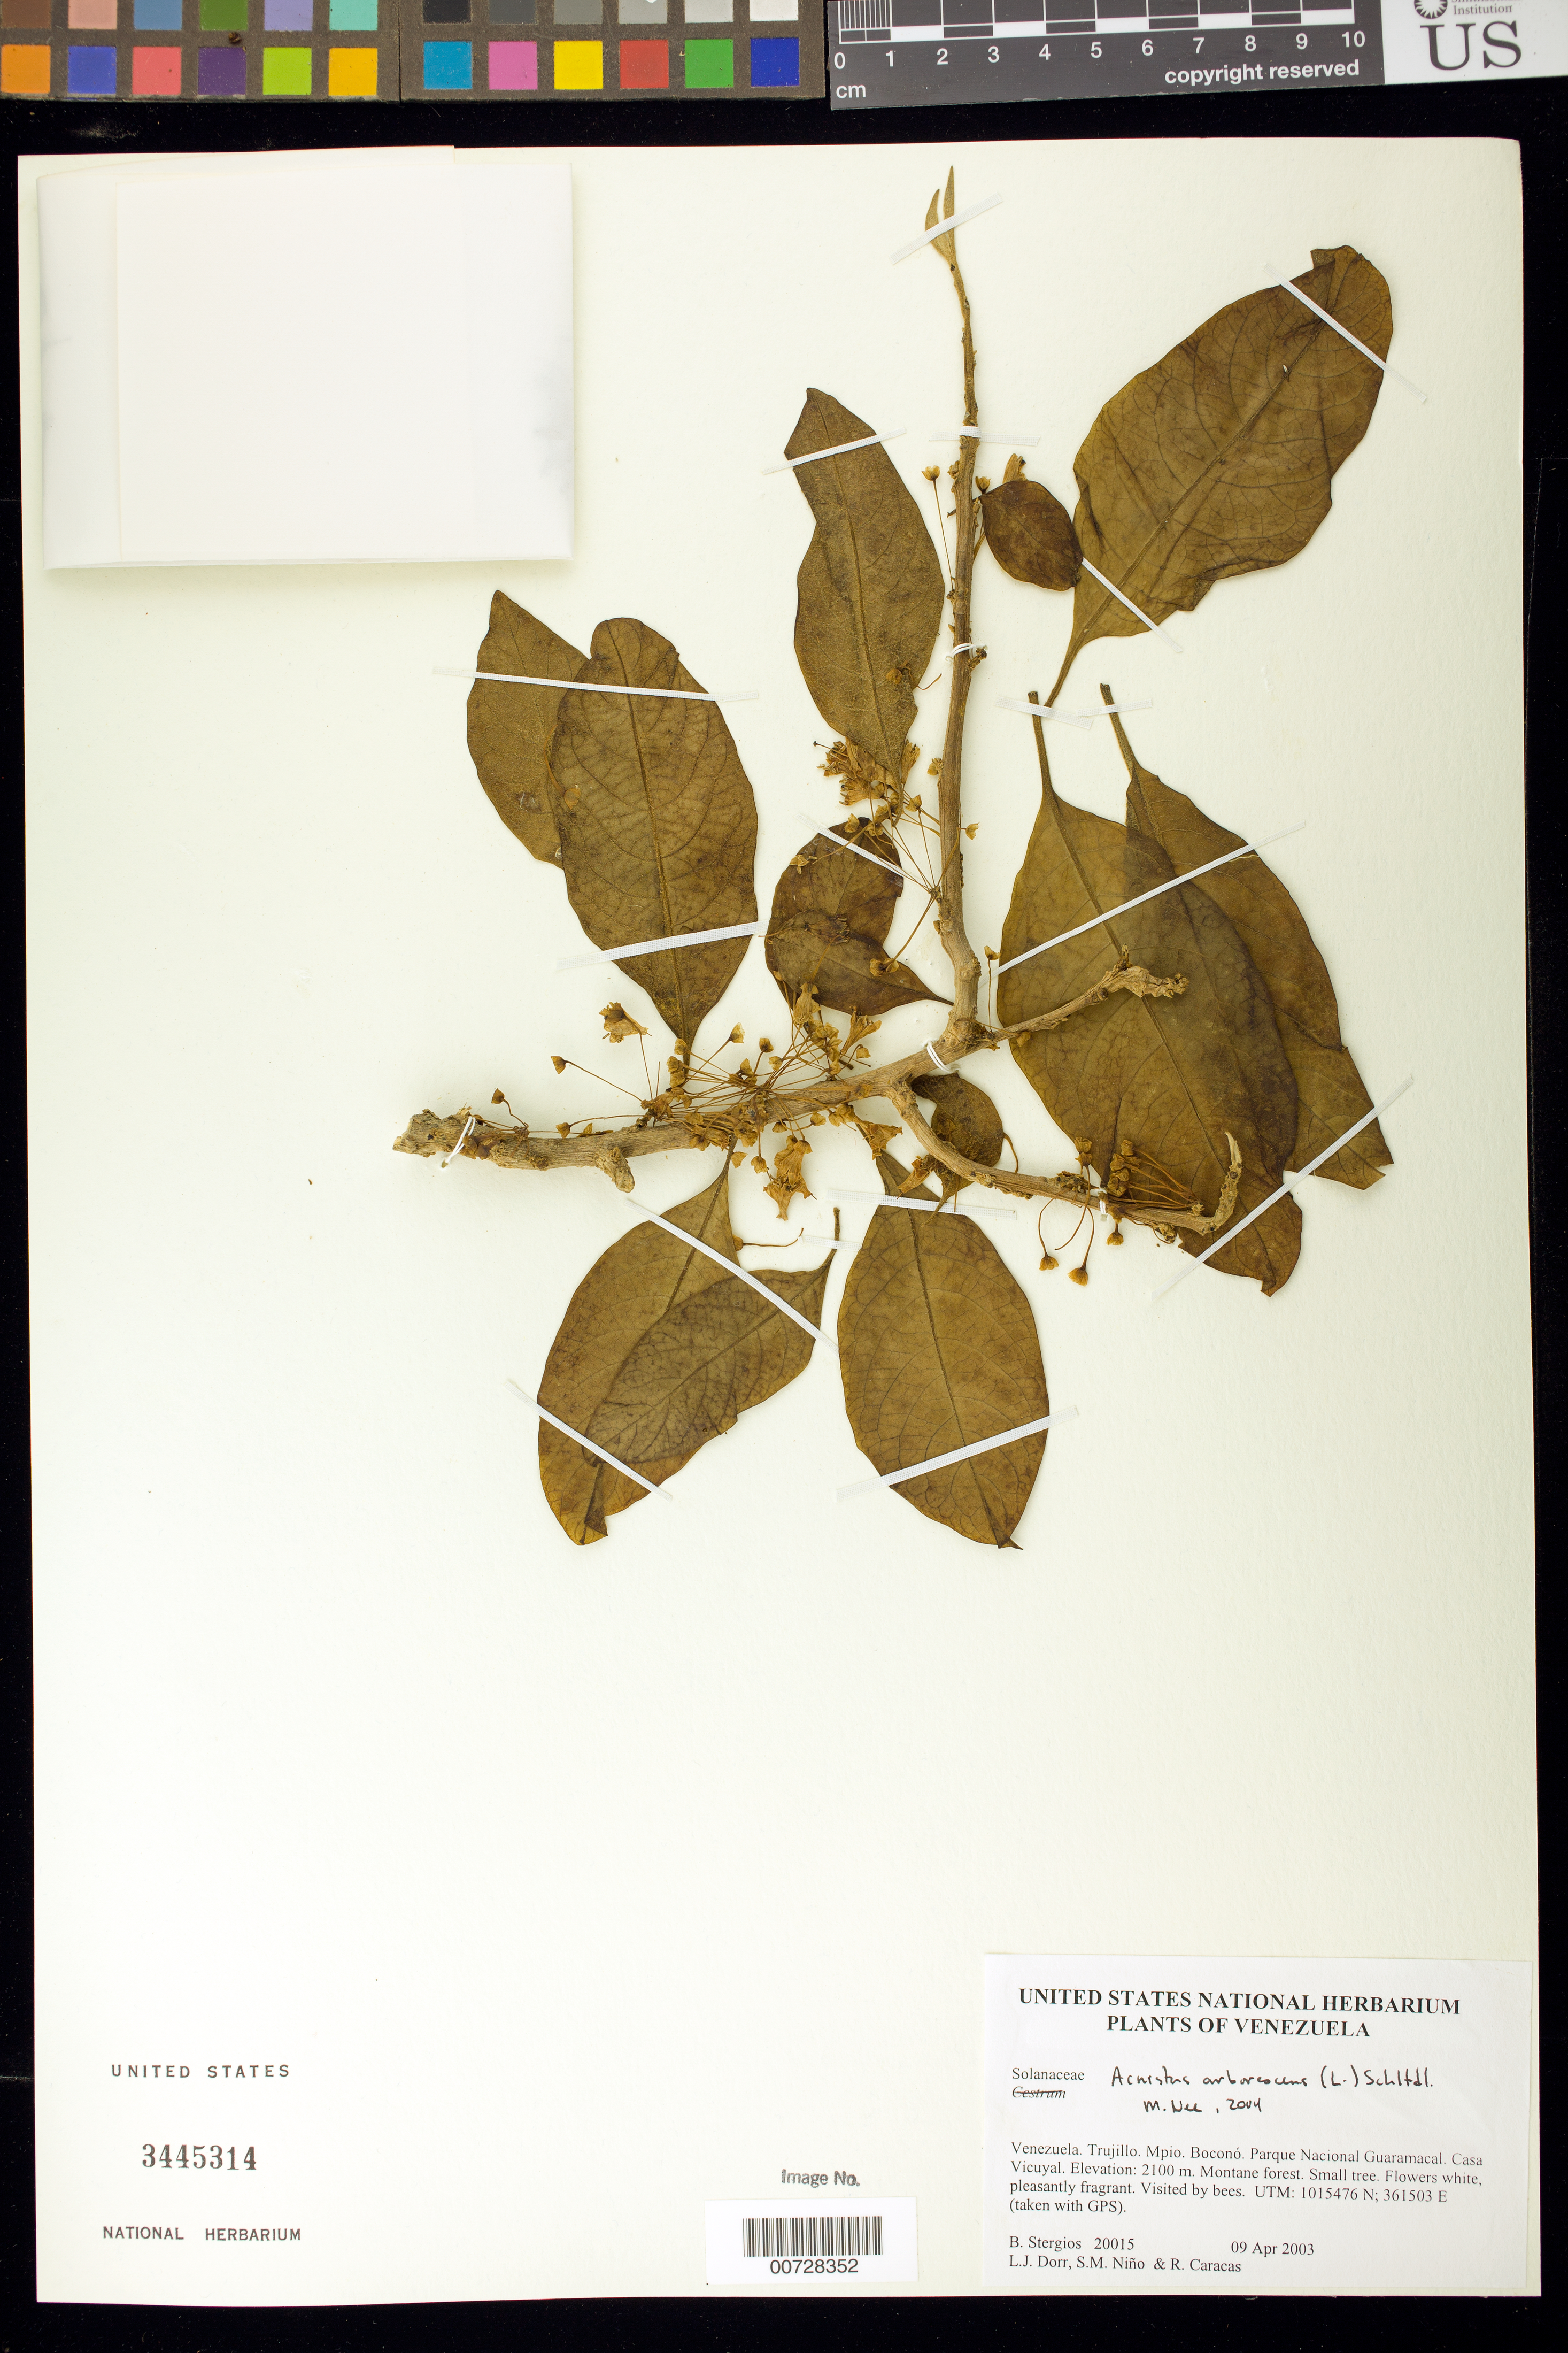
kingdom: Plantae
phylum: Tracheophyta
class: Magnoliopsida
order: Solanales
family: Solanaceae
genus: Acnistus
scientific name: Acnistus arborescens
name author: (L.) Schltdl.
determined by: Nee, Michael H.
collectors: B. G. Stergios, L. J. Dorr, S. M. Niño & R. Caracas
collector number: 20015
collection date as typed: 09 Apr 2003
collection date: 2003-04-09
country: Venezuela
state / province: Trujillo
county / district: Boconó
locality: Parque Nacional Guaramacal. Casa Vicuyal.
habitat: Montane forest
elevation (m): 2100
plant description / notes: BM, MY, NY, PORT, US, VEN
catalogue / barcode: US 3445314